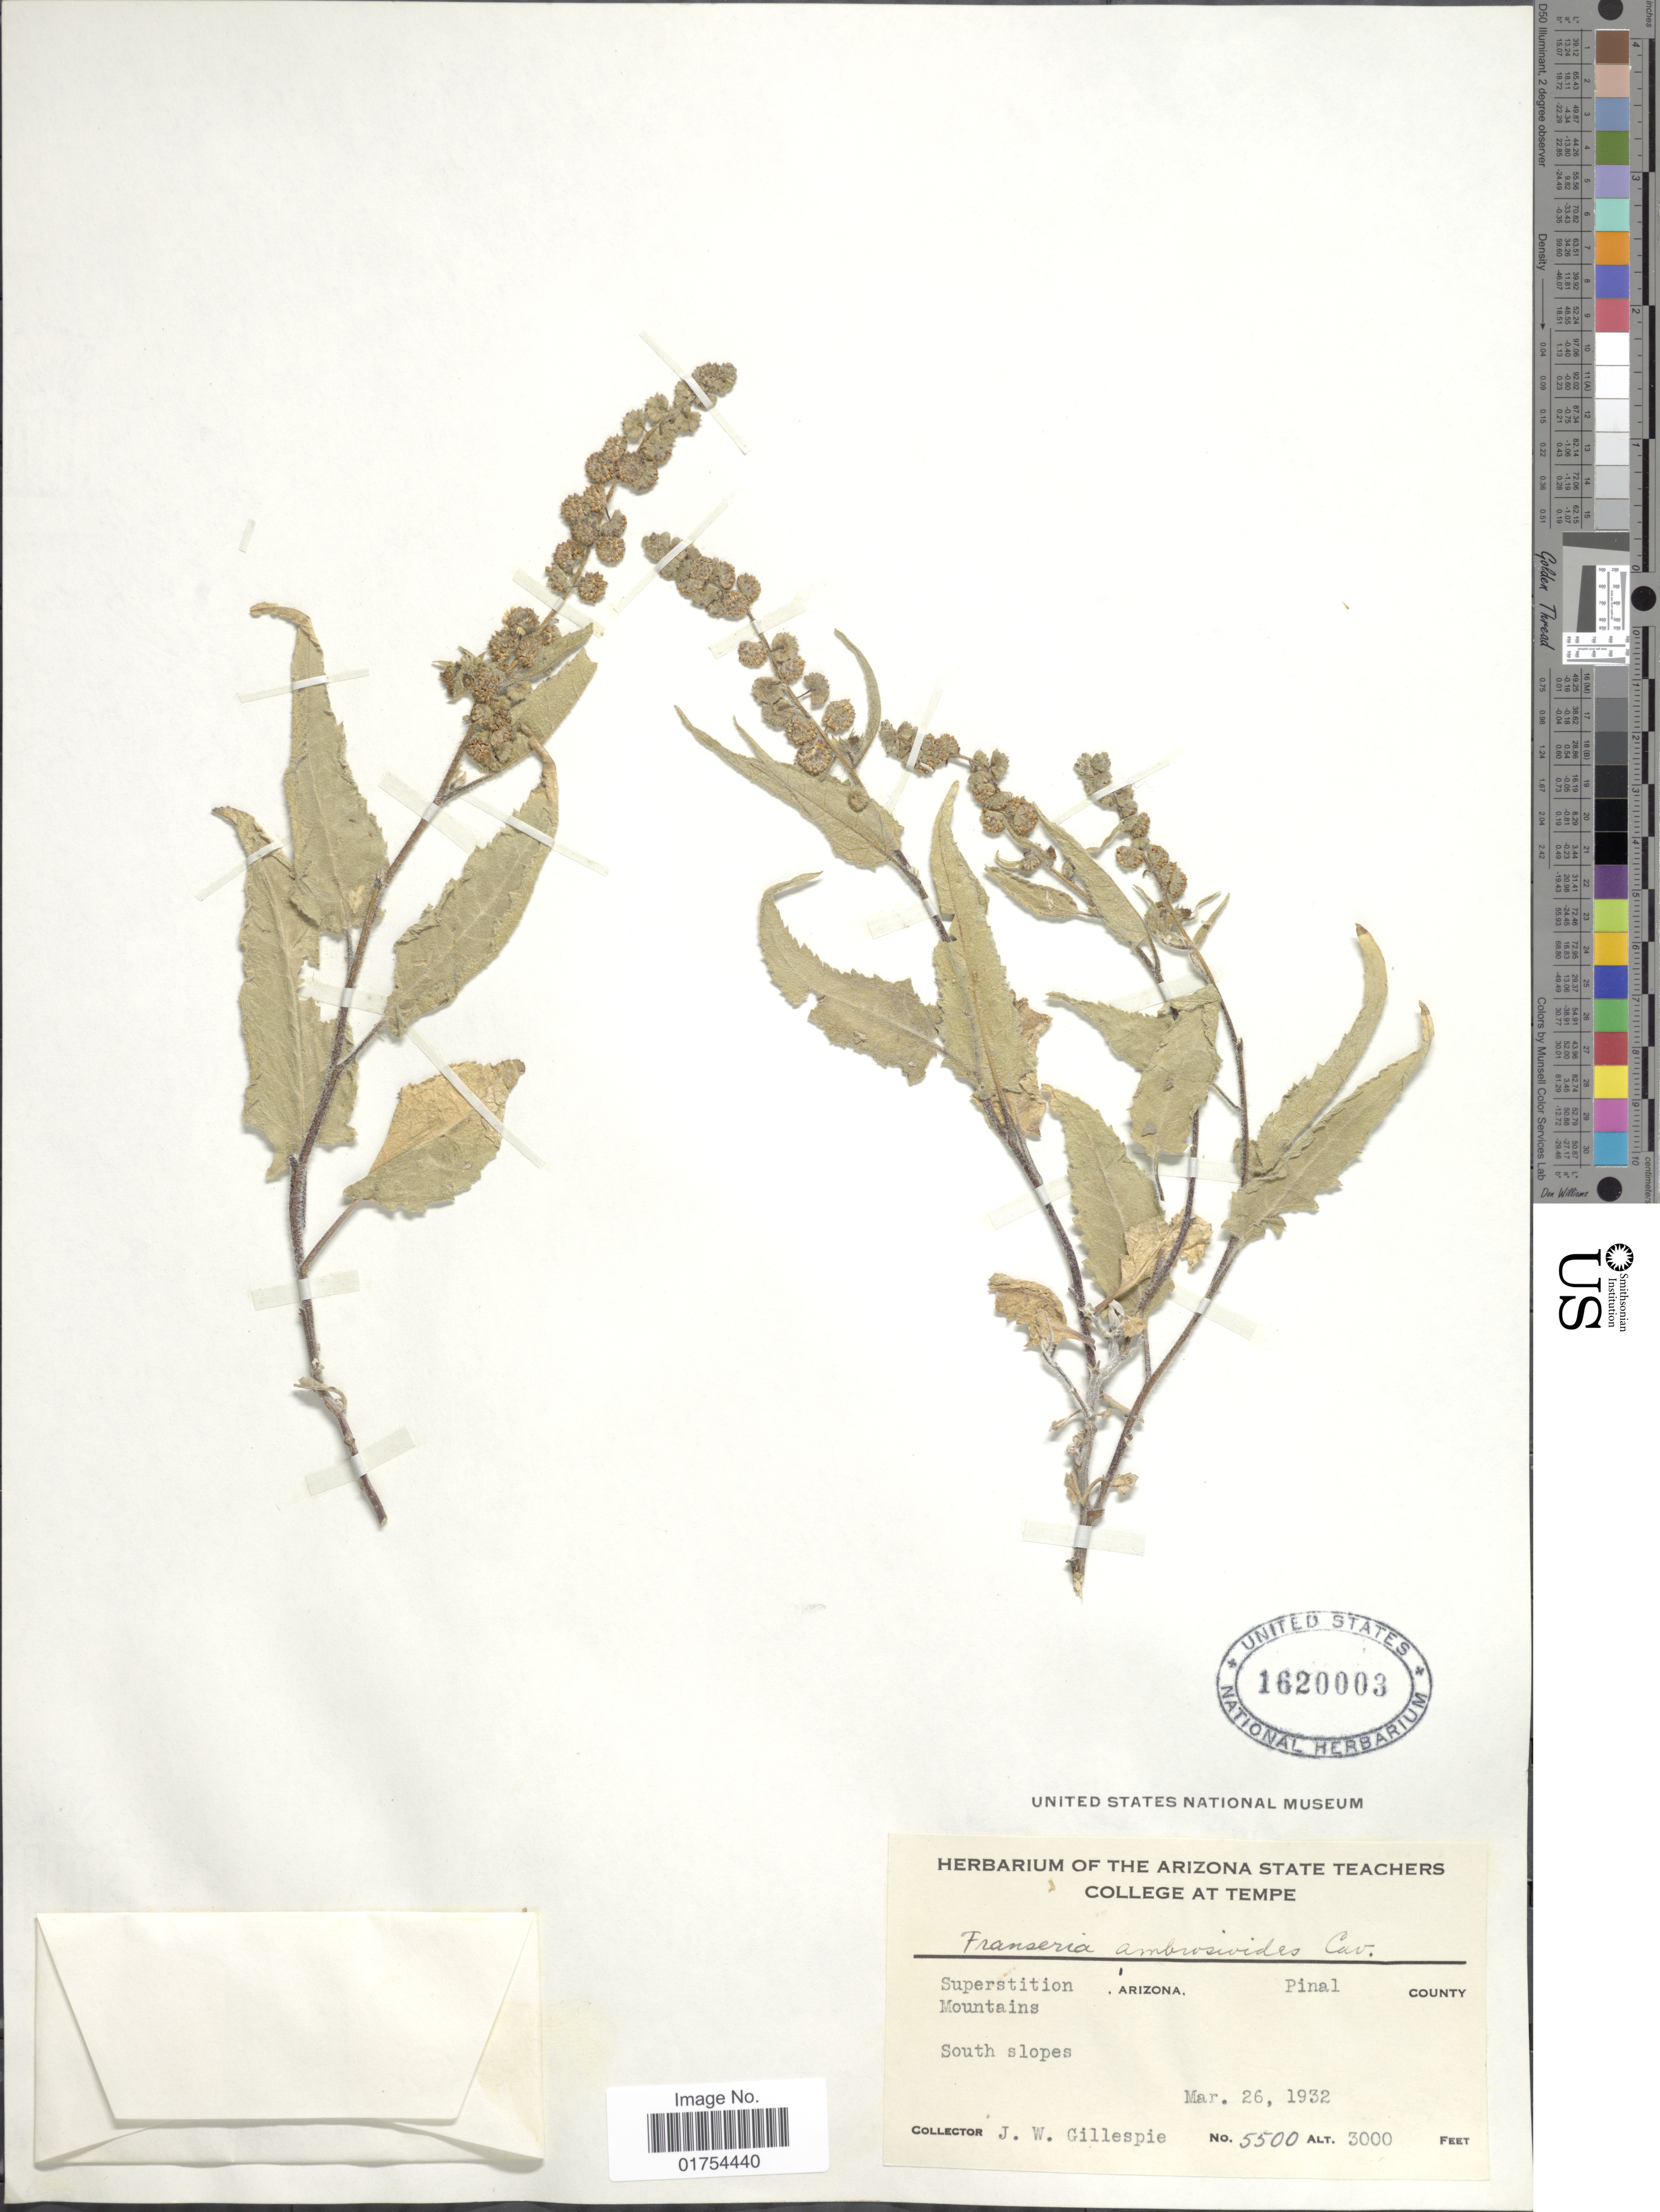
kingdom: Plantae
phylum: Tracheophyta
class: Magnoliopsida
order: Asterales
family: Asteraceae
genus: Franseria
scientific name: Franseria ambrosioides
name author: Cav.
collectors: J. W. Gillespie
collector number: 5500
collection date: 1932-03-26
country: United States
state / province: Arizona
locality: Pinal County, South slopes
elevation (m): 914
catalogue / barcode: US 1620003